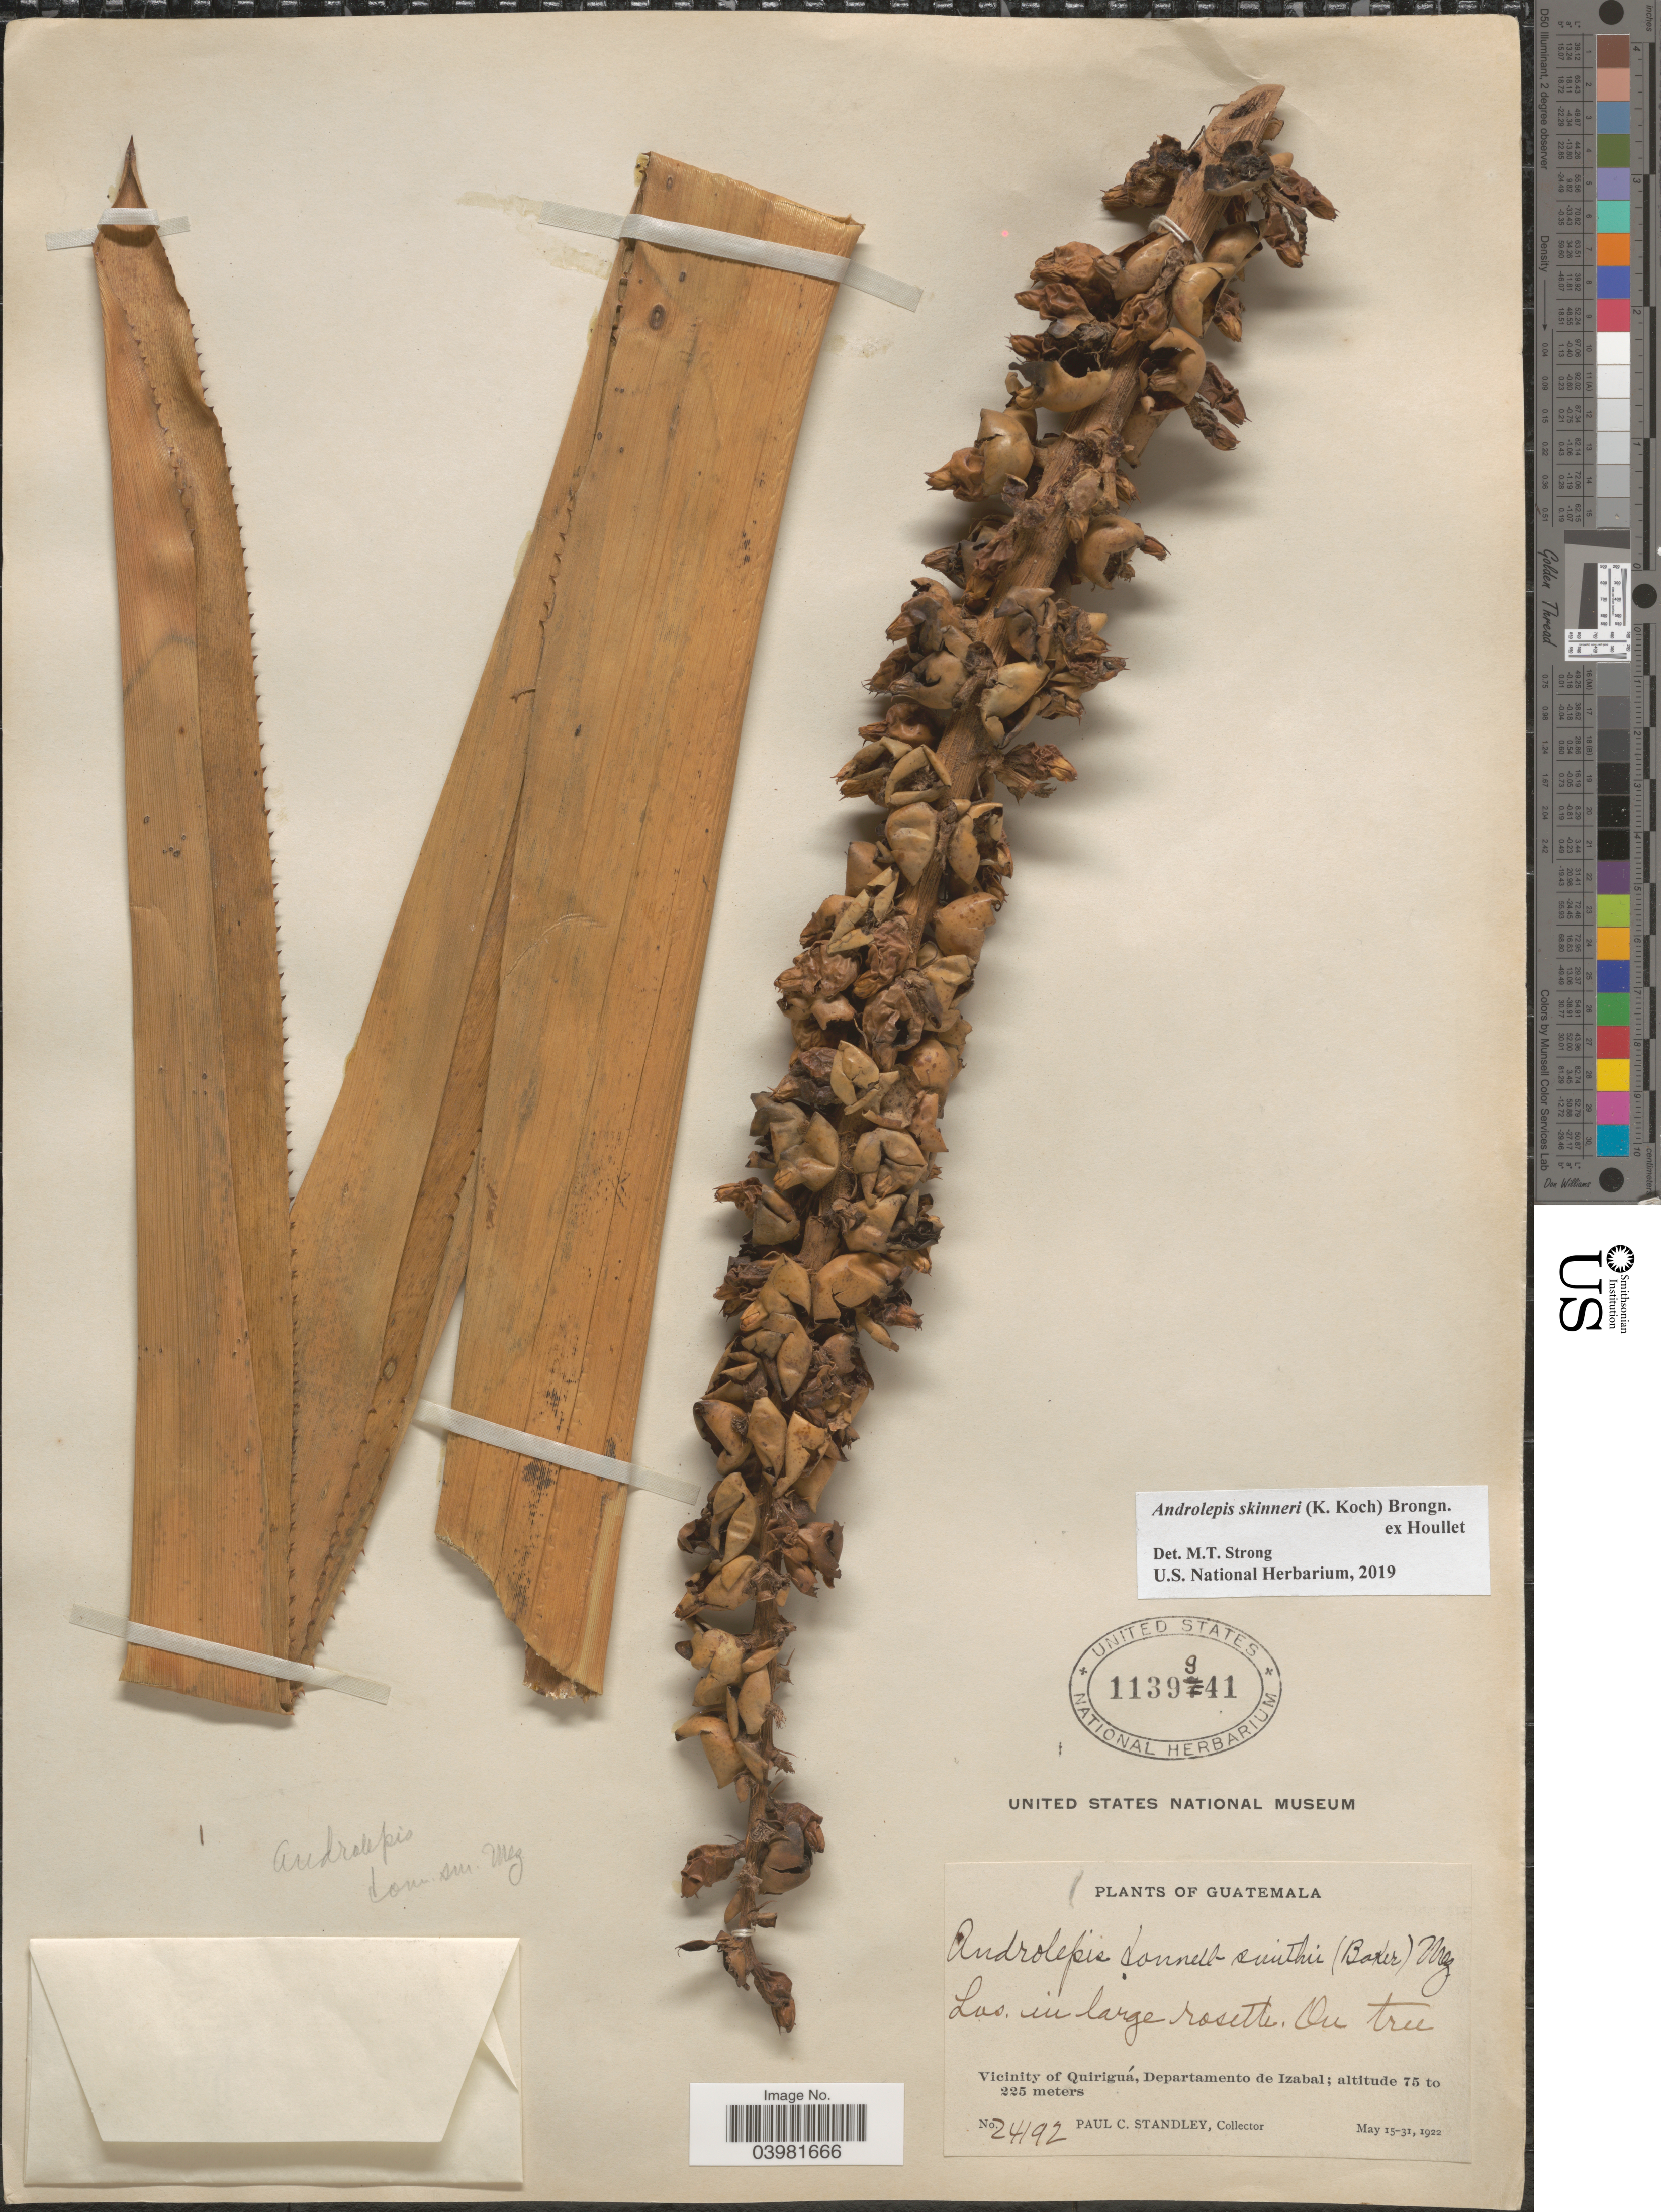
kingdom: Plantae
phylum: Tracheophyta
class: Liliopsida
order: Poales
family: Bromeliaceae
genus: Androlepis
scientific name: Androlepis skinneri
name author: Brongn. ex Houllet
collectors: P. C. Standley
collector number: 24192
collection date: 1922-05-15/1922-05-31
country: Guatemala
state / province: Izabal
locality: Vicinity of Quiriguá, Departamento de Izabal.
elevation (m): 75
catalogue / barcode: US 1139941